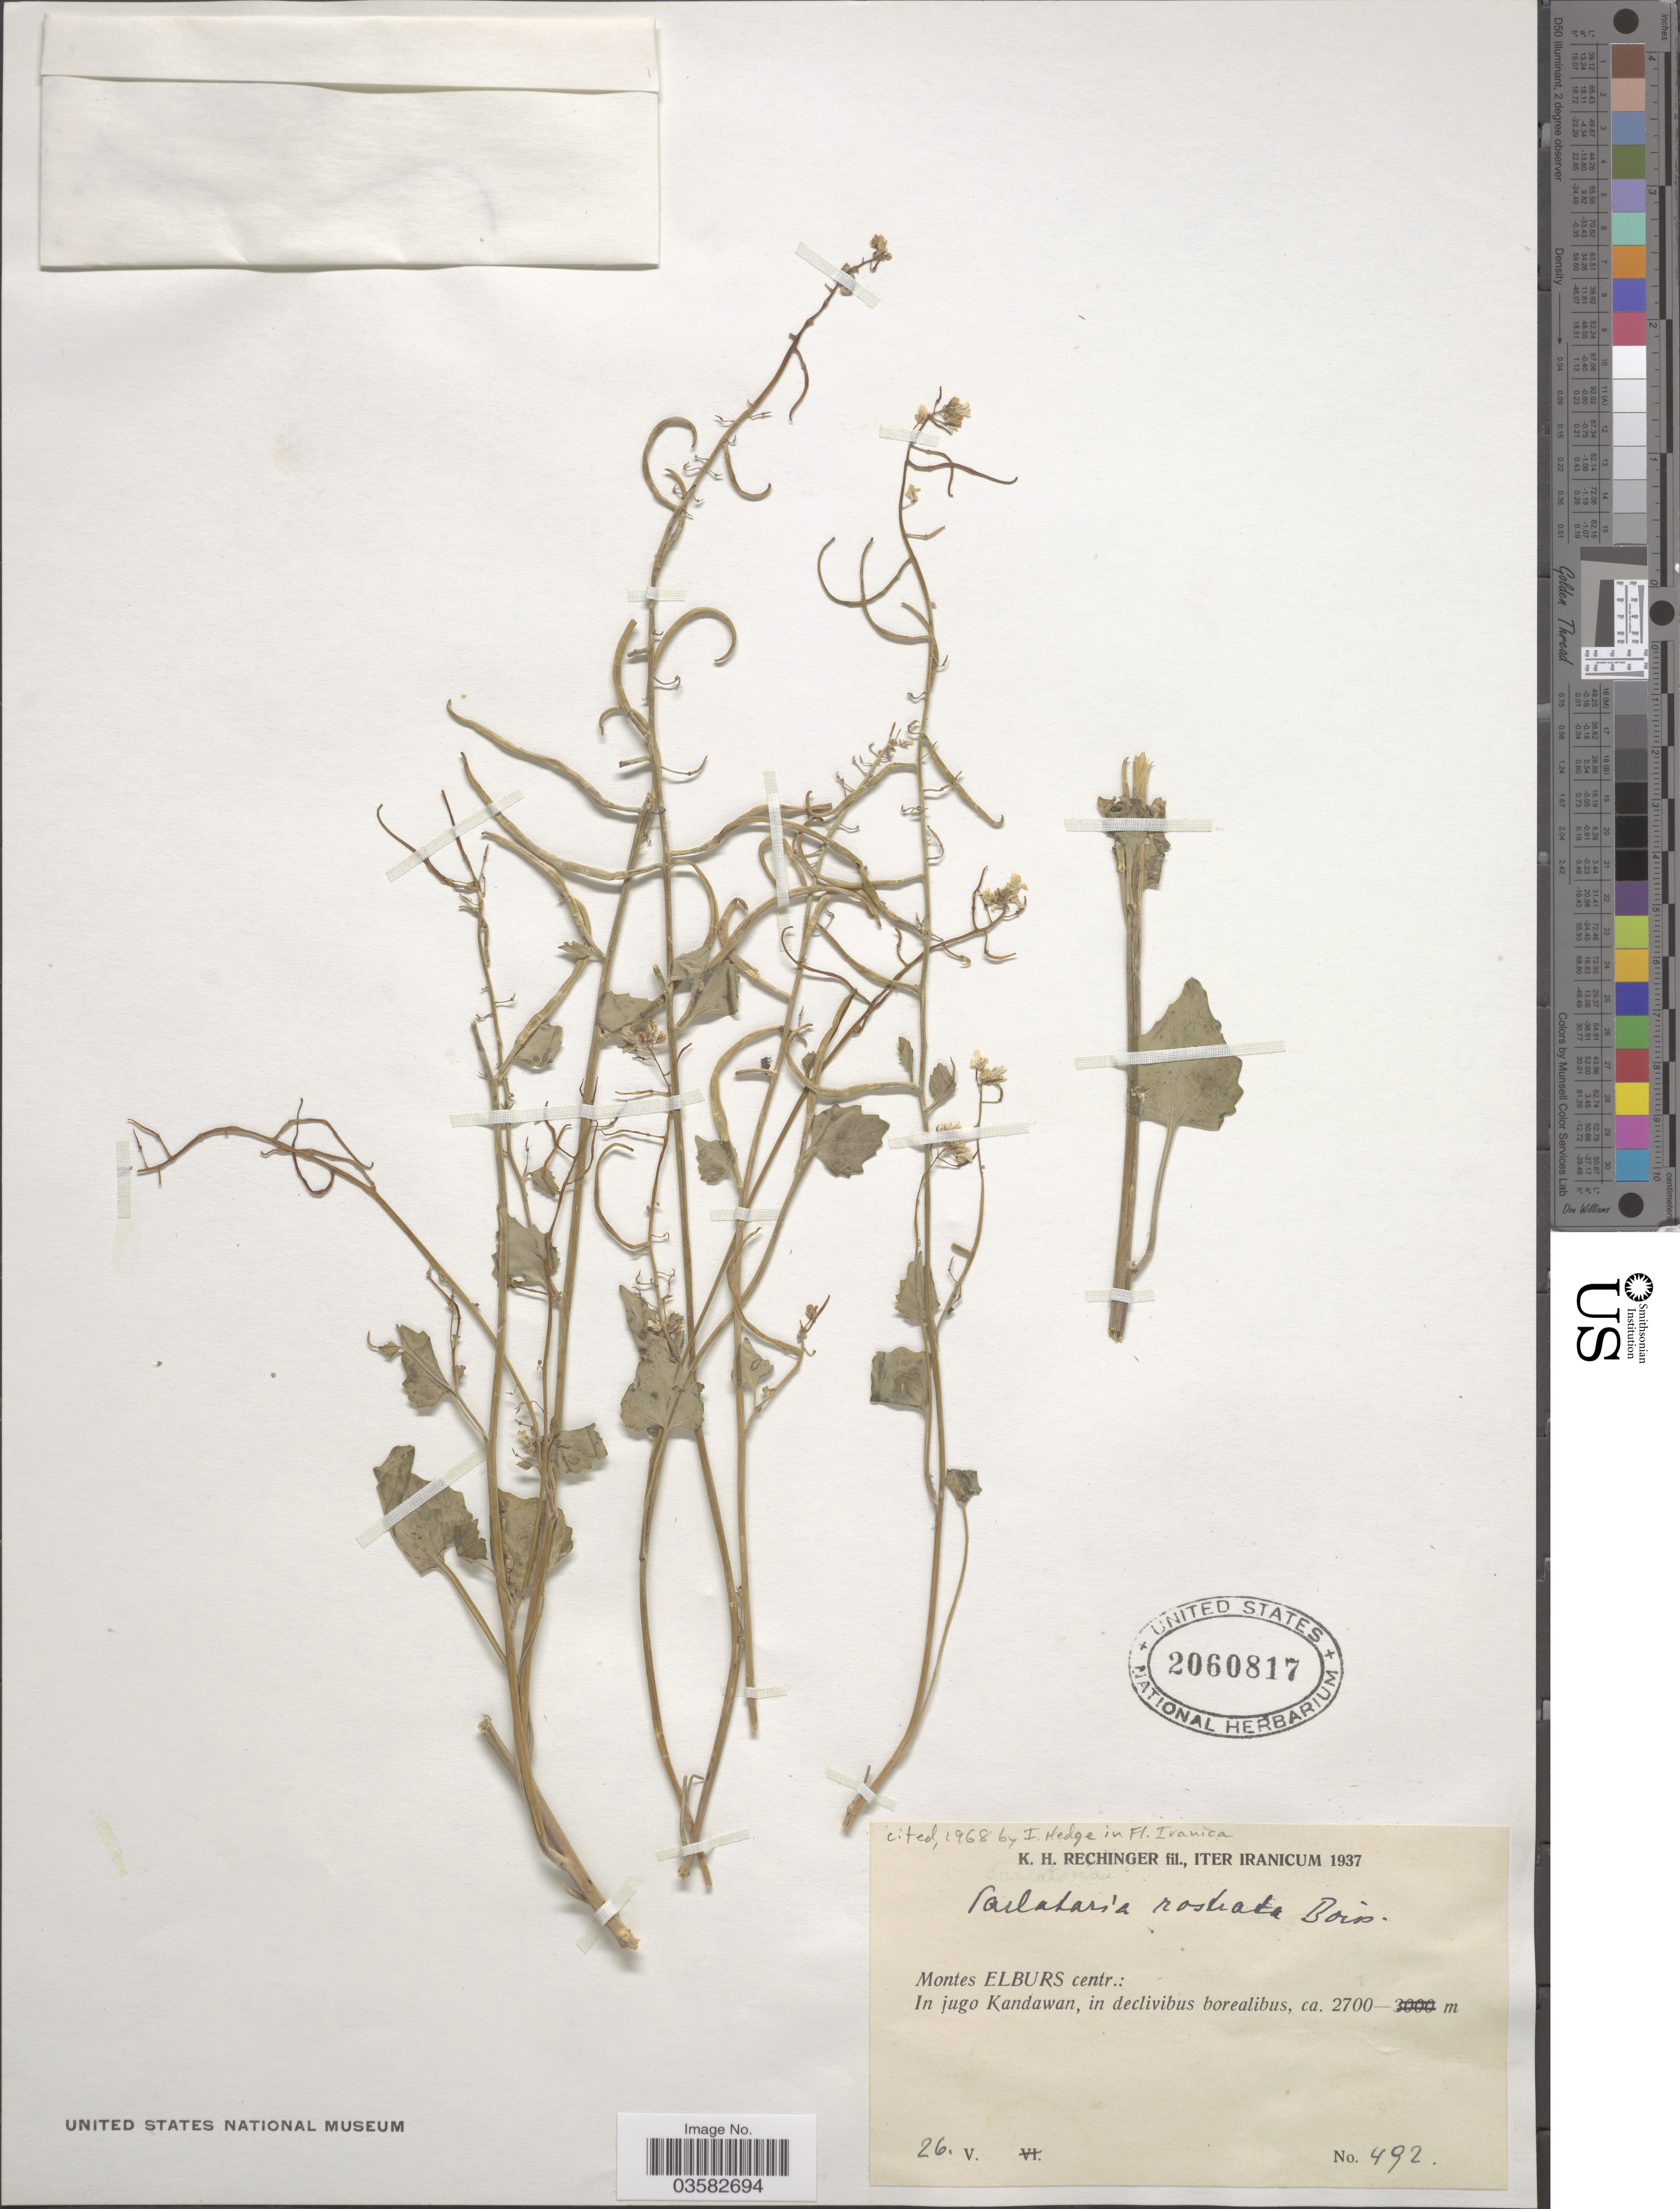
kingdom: Plantae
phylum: Tracheophyta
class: Magnoliopsida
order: Brassicales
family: Brassicaceae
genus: Parlatoria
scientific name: Parlatoria rostrata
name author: Boiss.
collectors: K. H. Rechinger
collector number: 492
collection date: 1937-05-26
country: Iran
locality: Iter Iranicum. Montes Elburs centr.: In jugo Kandawan, in declivibus borealibus.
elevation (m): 2700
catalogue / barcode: US 2060817